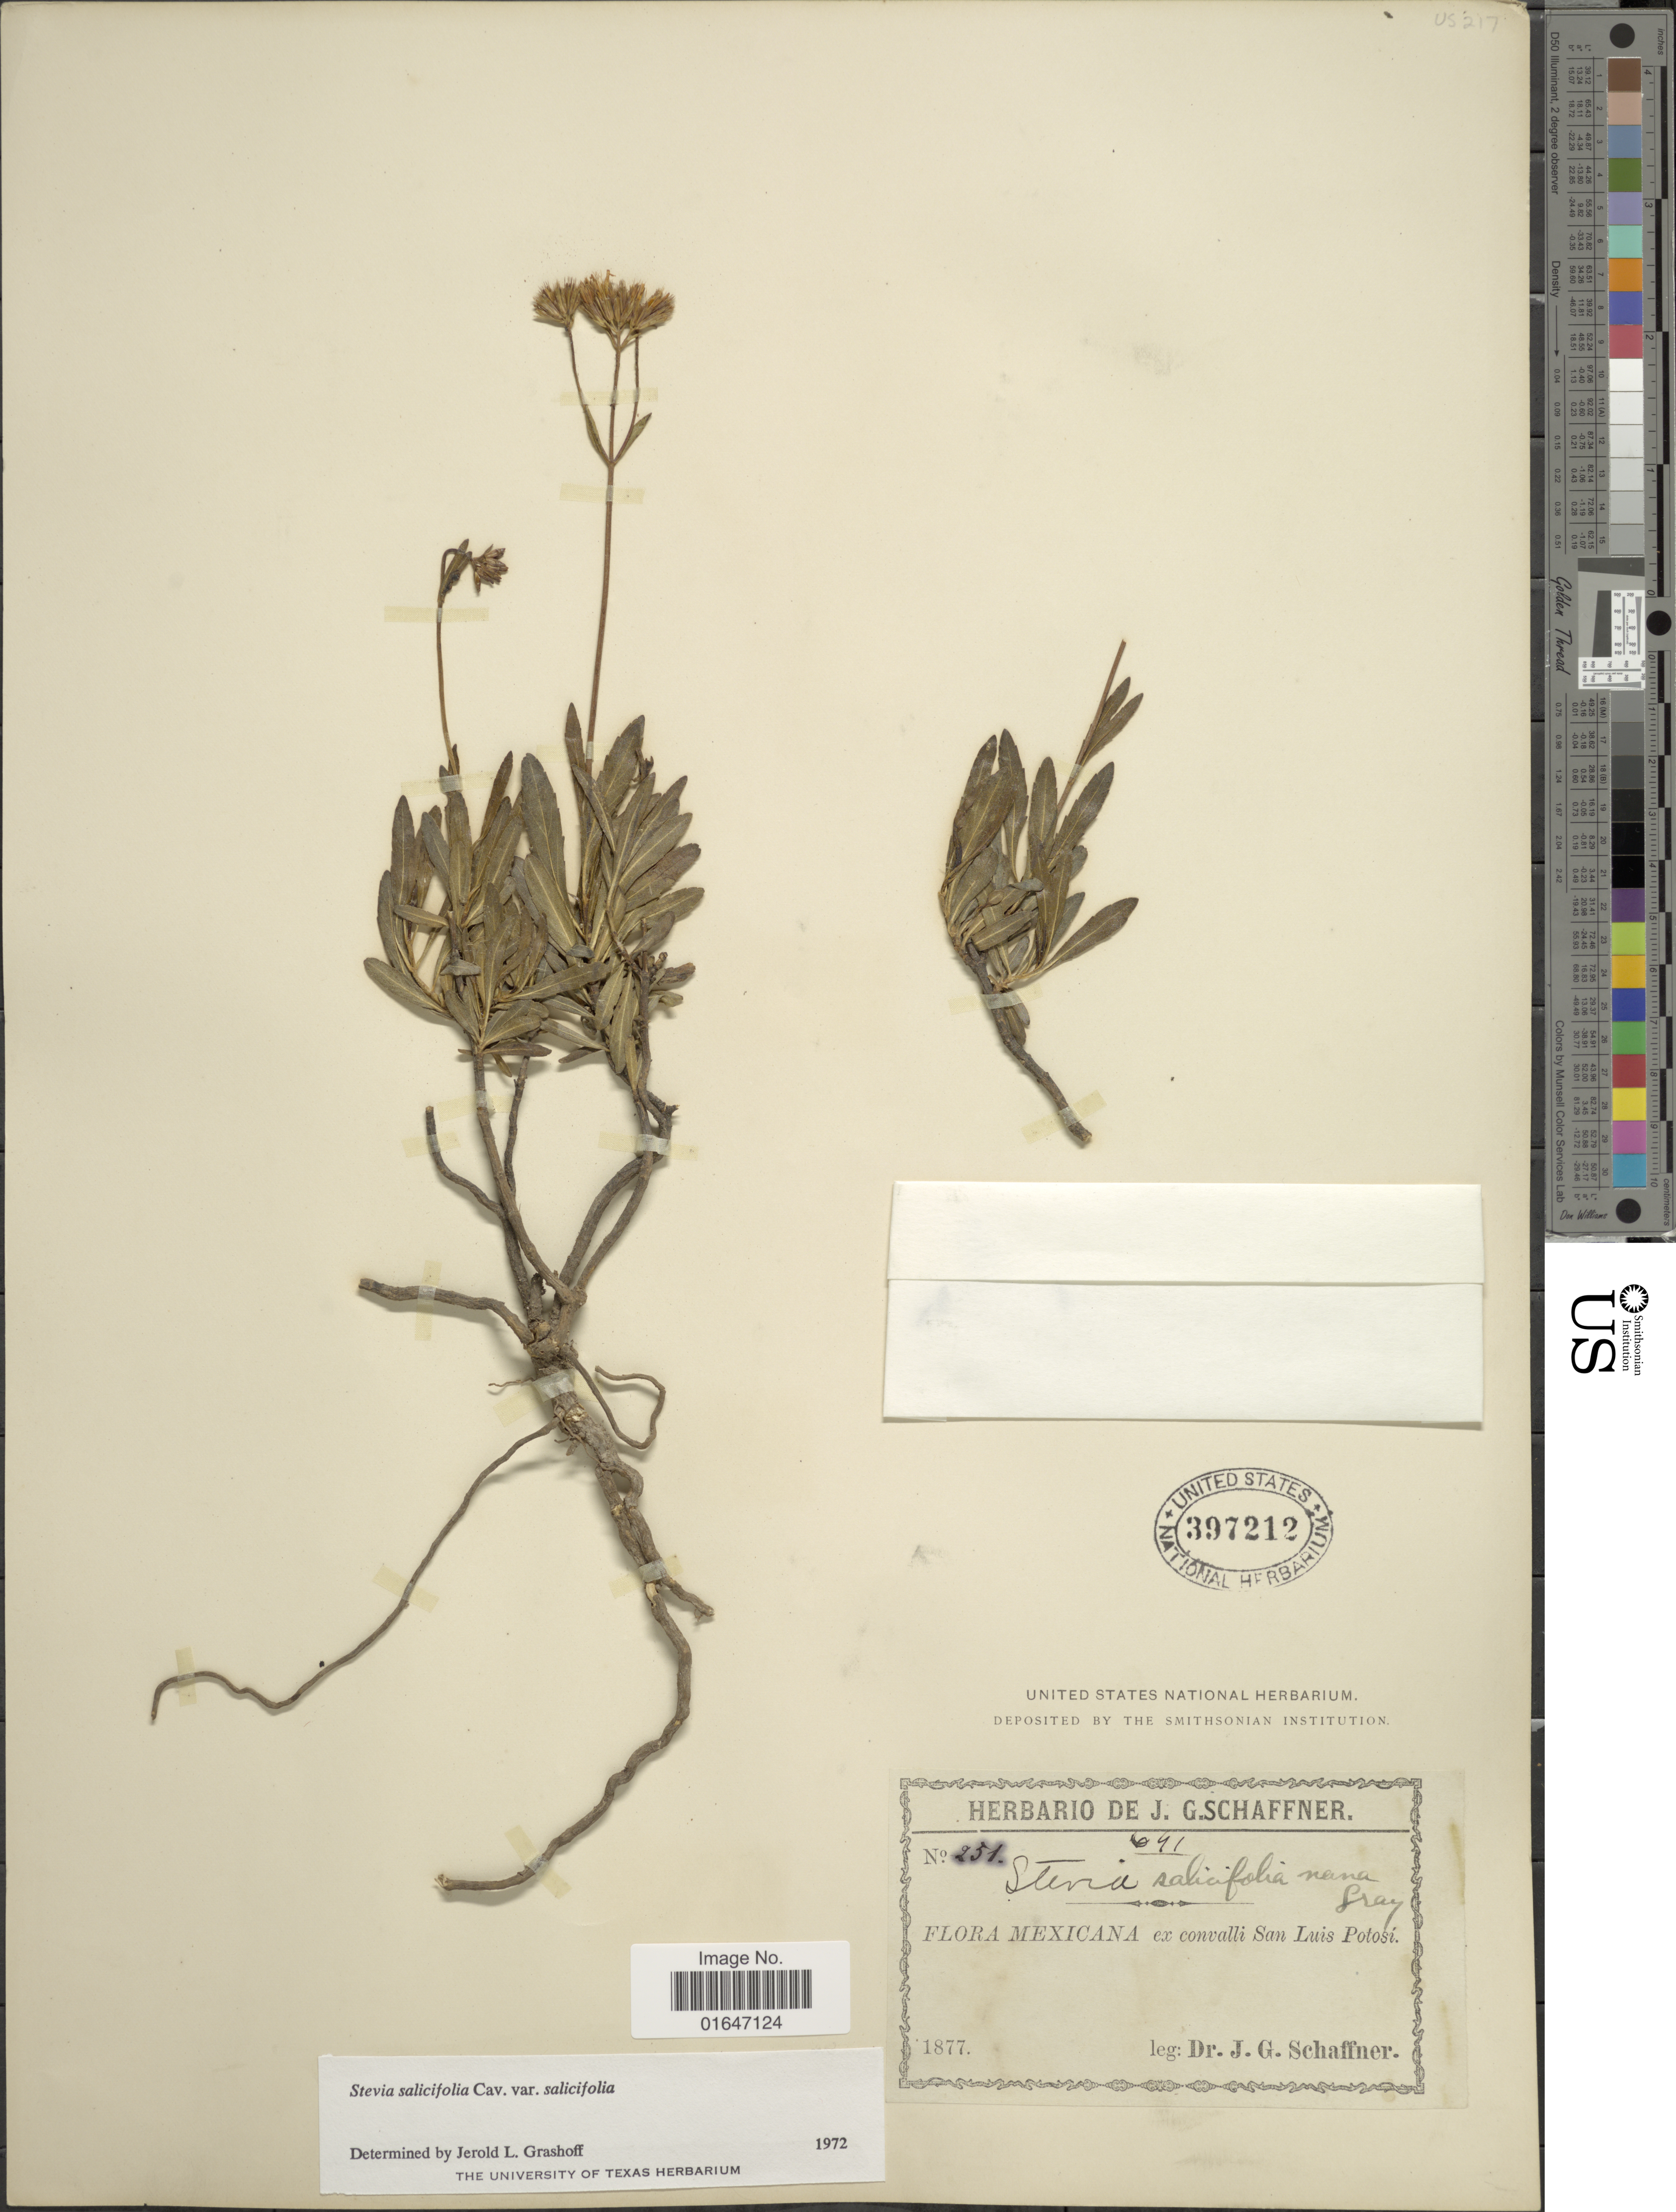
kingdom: Plantae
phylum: Tracheophyta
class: Magnoliopsida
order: Asterales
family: Asteraceae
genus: Stevia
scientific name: Stevia salicifolia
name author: Cav.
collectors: J. G. Schaffner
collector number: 251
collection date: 1877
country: Mexico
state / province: San Luis Potosí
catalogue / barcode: US 397212